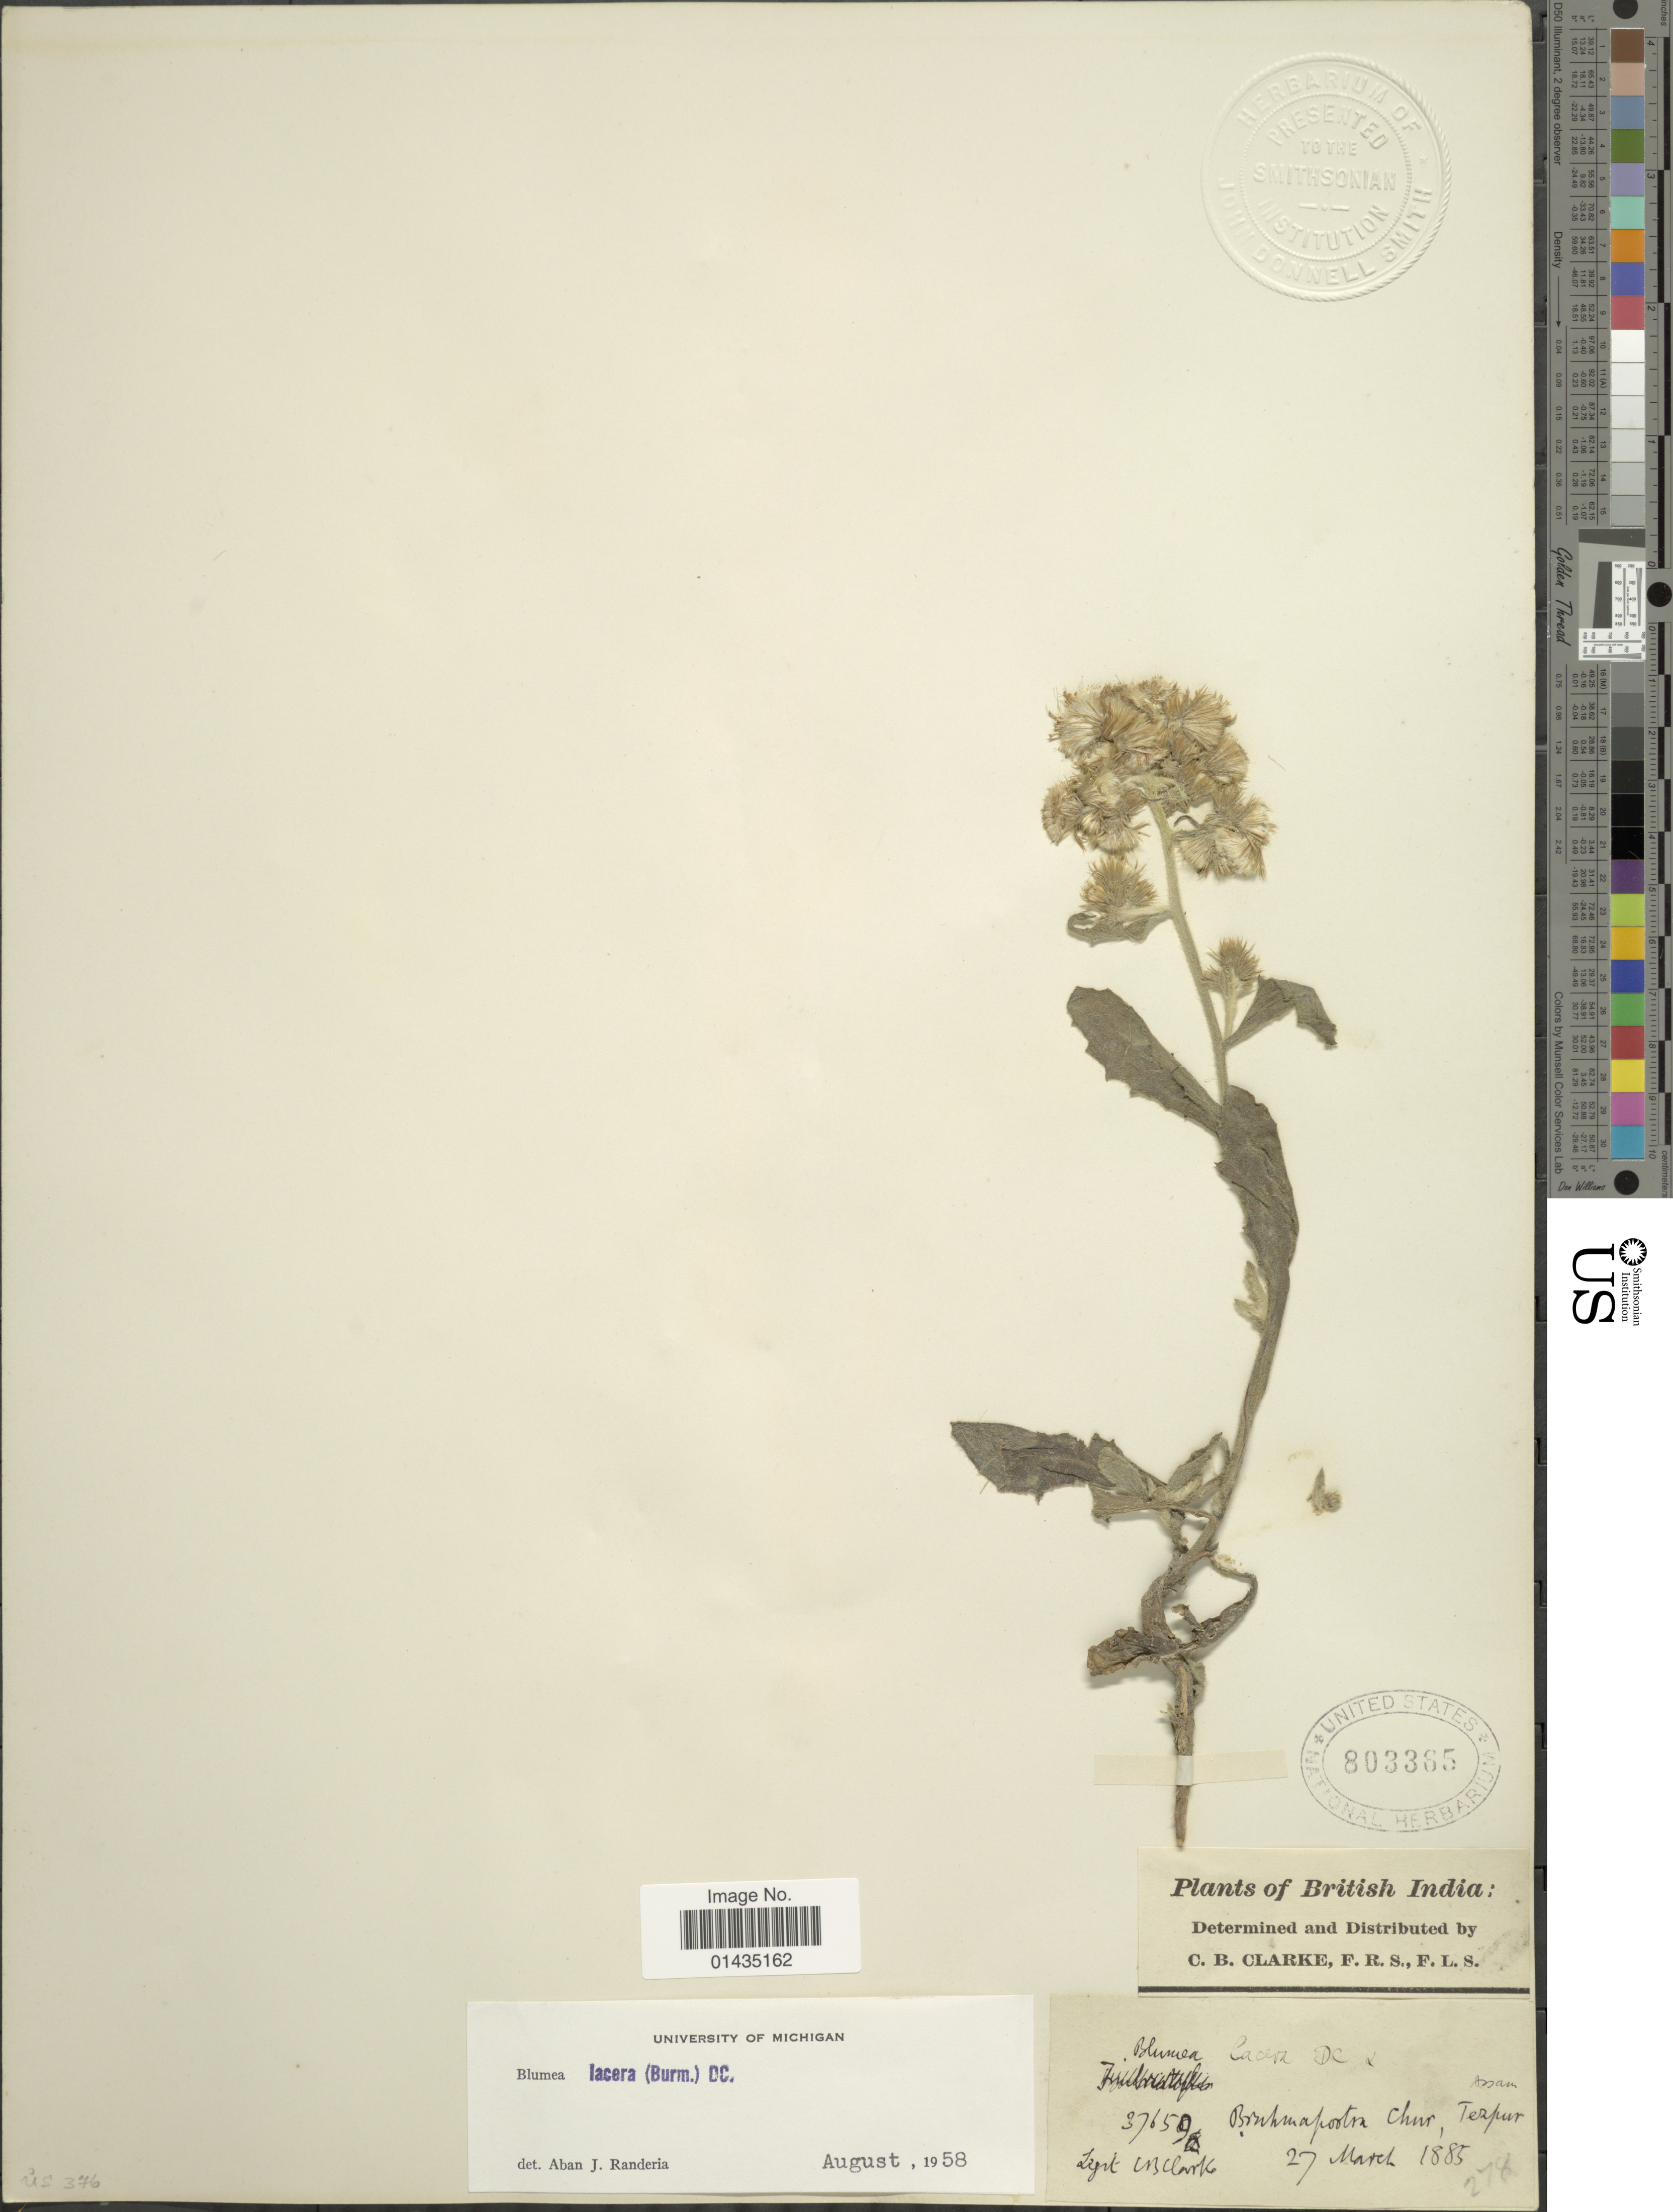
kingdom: Plantae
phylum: Tracheophyta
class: Magnoliopsida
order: Asterales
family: Asteraceae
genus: Blumea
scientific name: Blumea lacera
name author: (Roxb.) DC.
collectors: C. B. Clarke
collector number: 37659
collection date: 1885-03-27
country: India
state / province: Assam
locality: Bruhmapootra Chur [interpreted], Tezpur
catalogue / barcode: US 803365